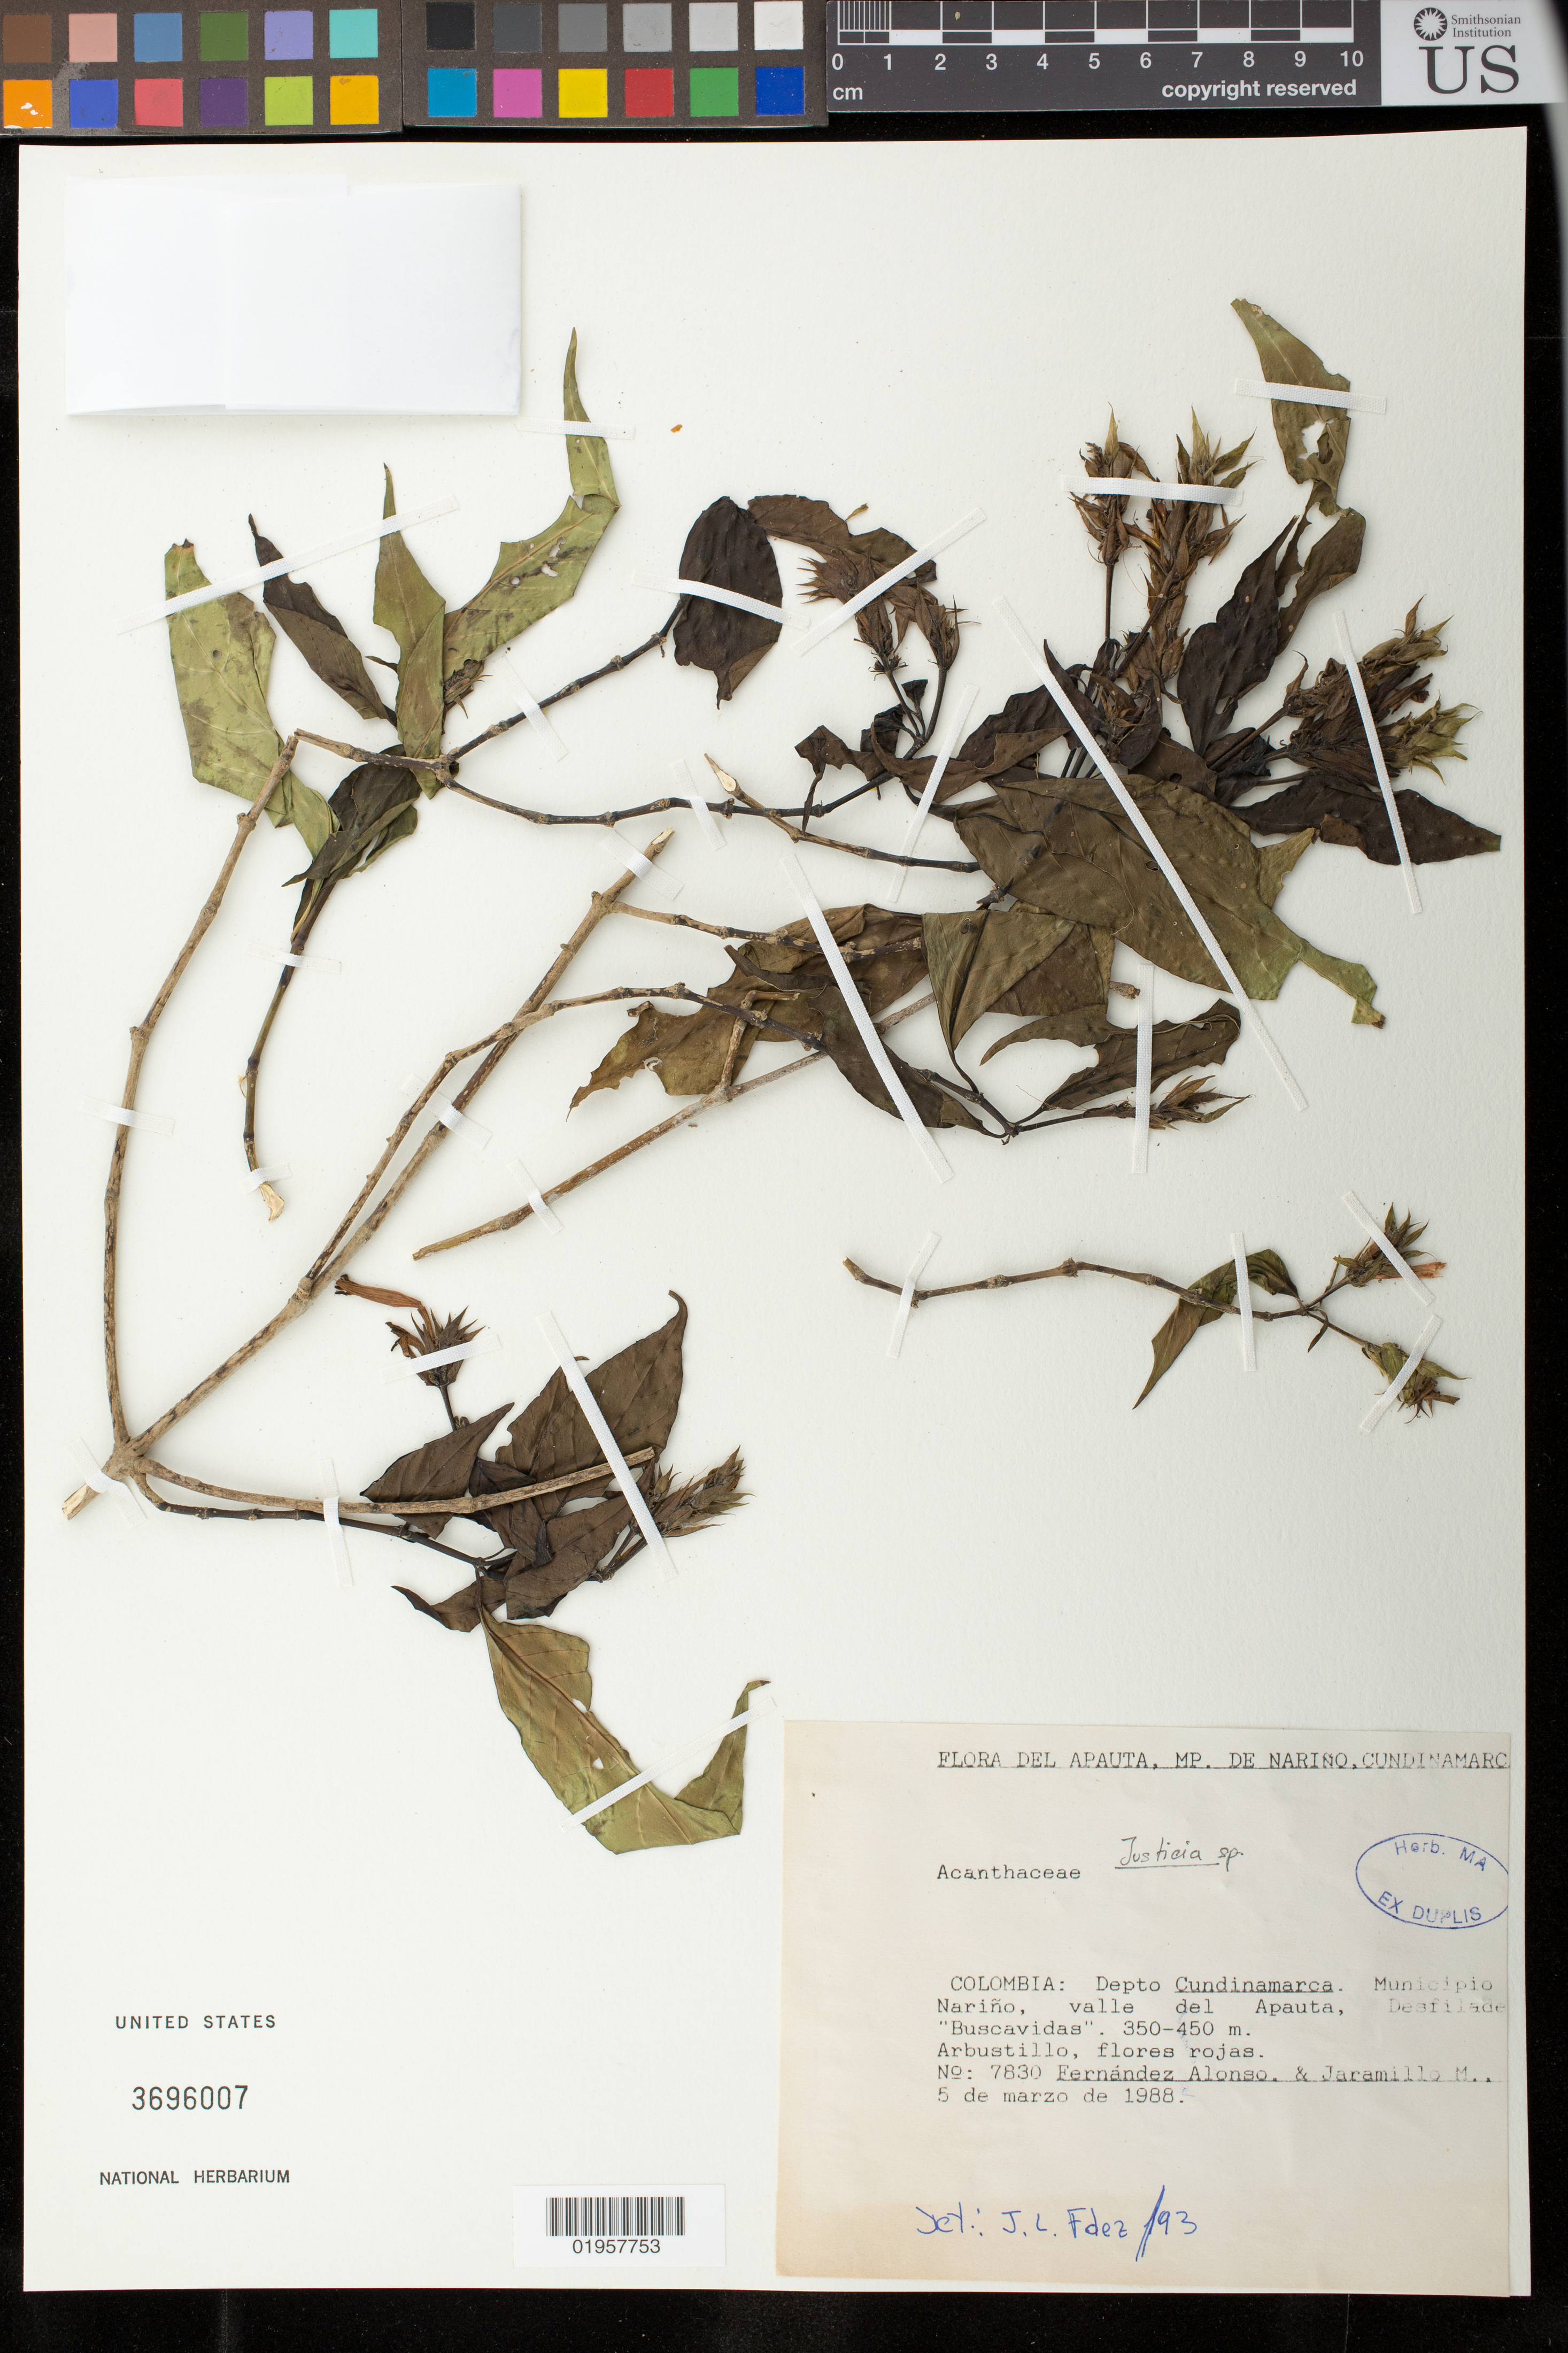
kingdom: Plantae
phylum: Tracheophyta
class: Magnoliopsida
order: Lamiales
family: Acanthaceae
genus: Justicia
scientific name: Justicia sp.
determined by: Fernández-Alonso, J. L.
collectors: J. L. Fernández-Alonso & M. Jaramillo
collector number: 7830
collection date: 1988-03-05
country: Colombia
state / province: Cundinamarca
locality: Municipio Nariño, valle del Apauta. Desfilade "Buscavidas"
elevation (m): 350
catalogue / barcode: US 3696007